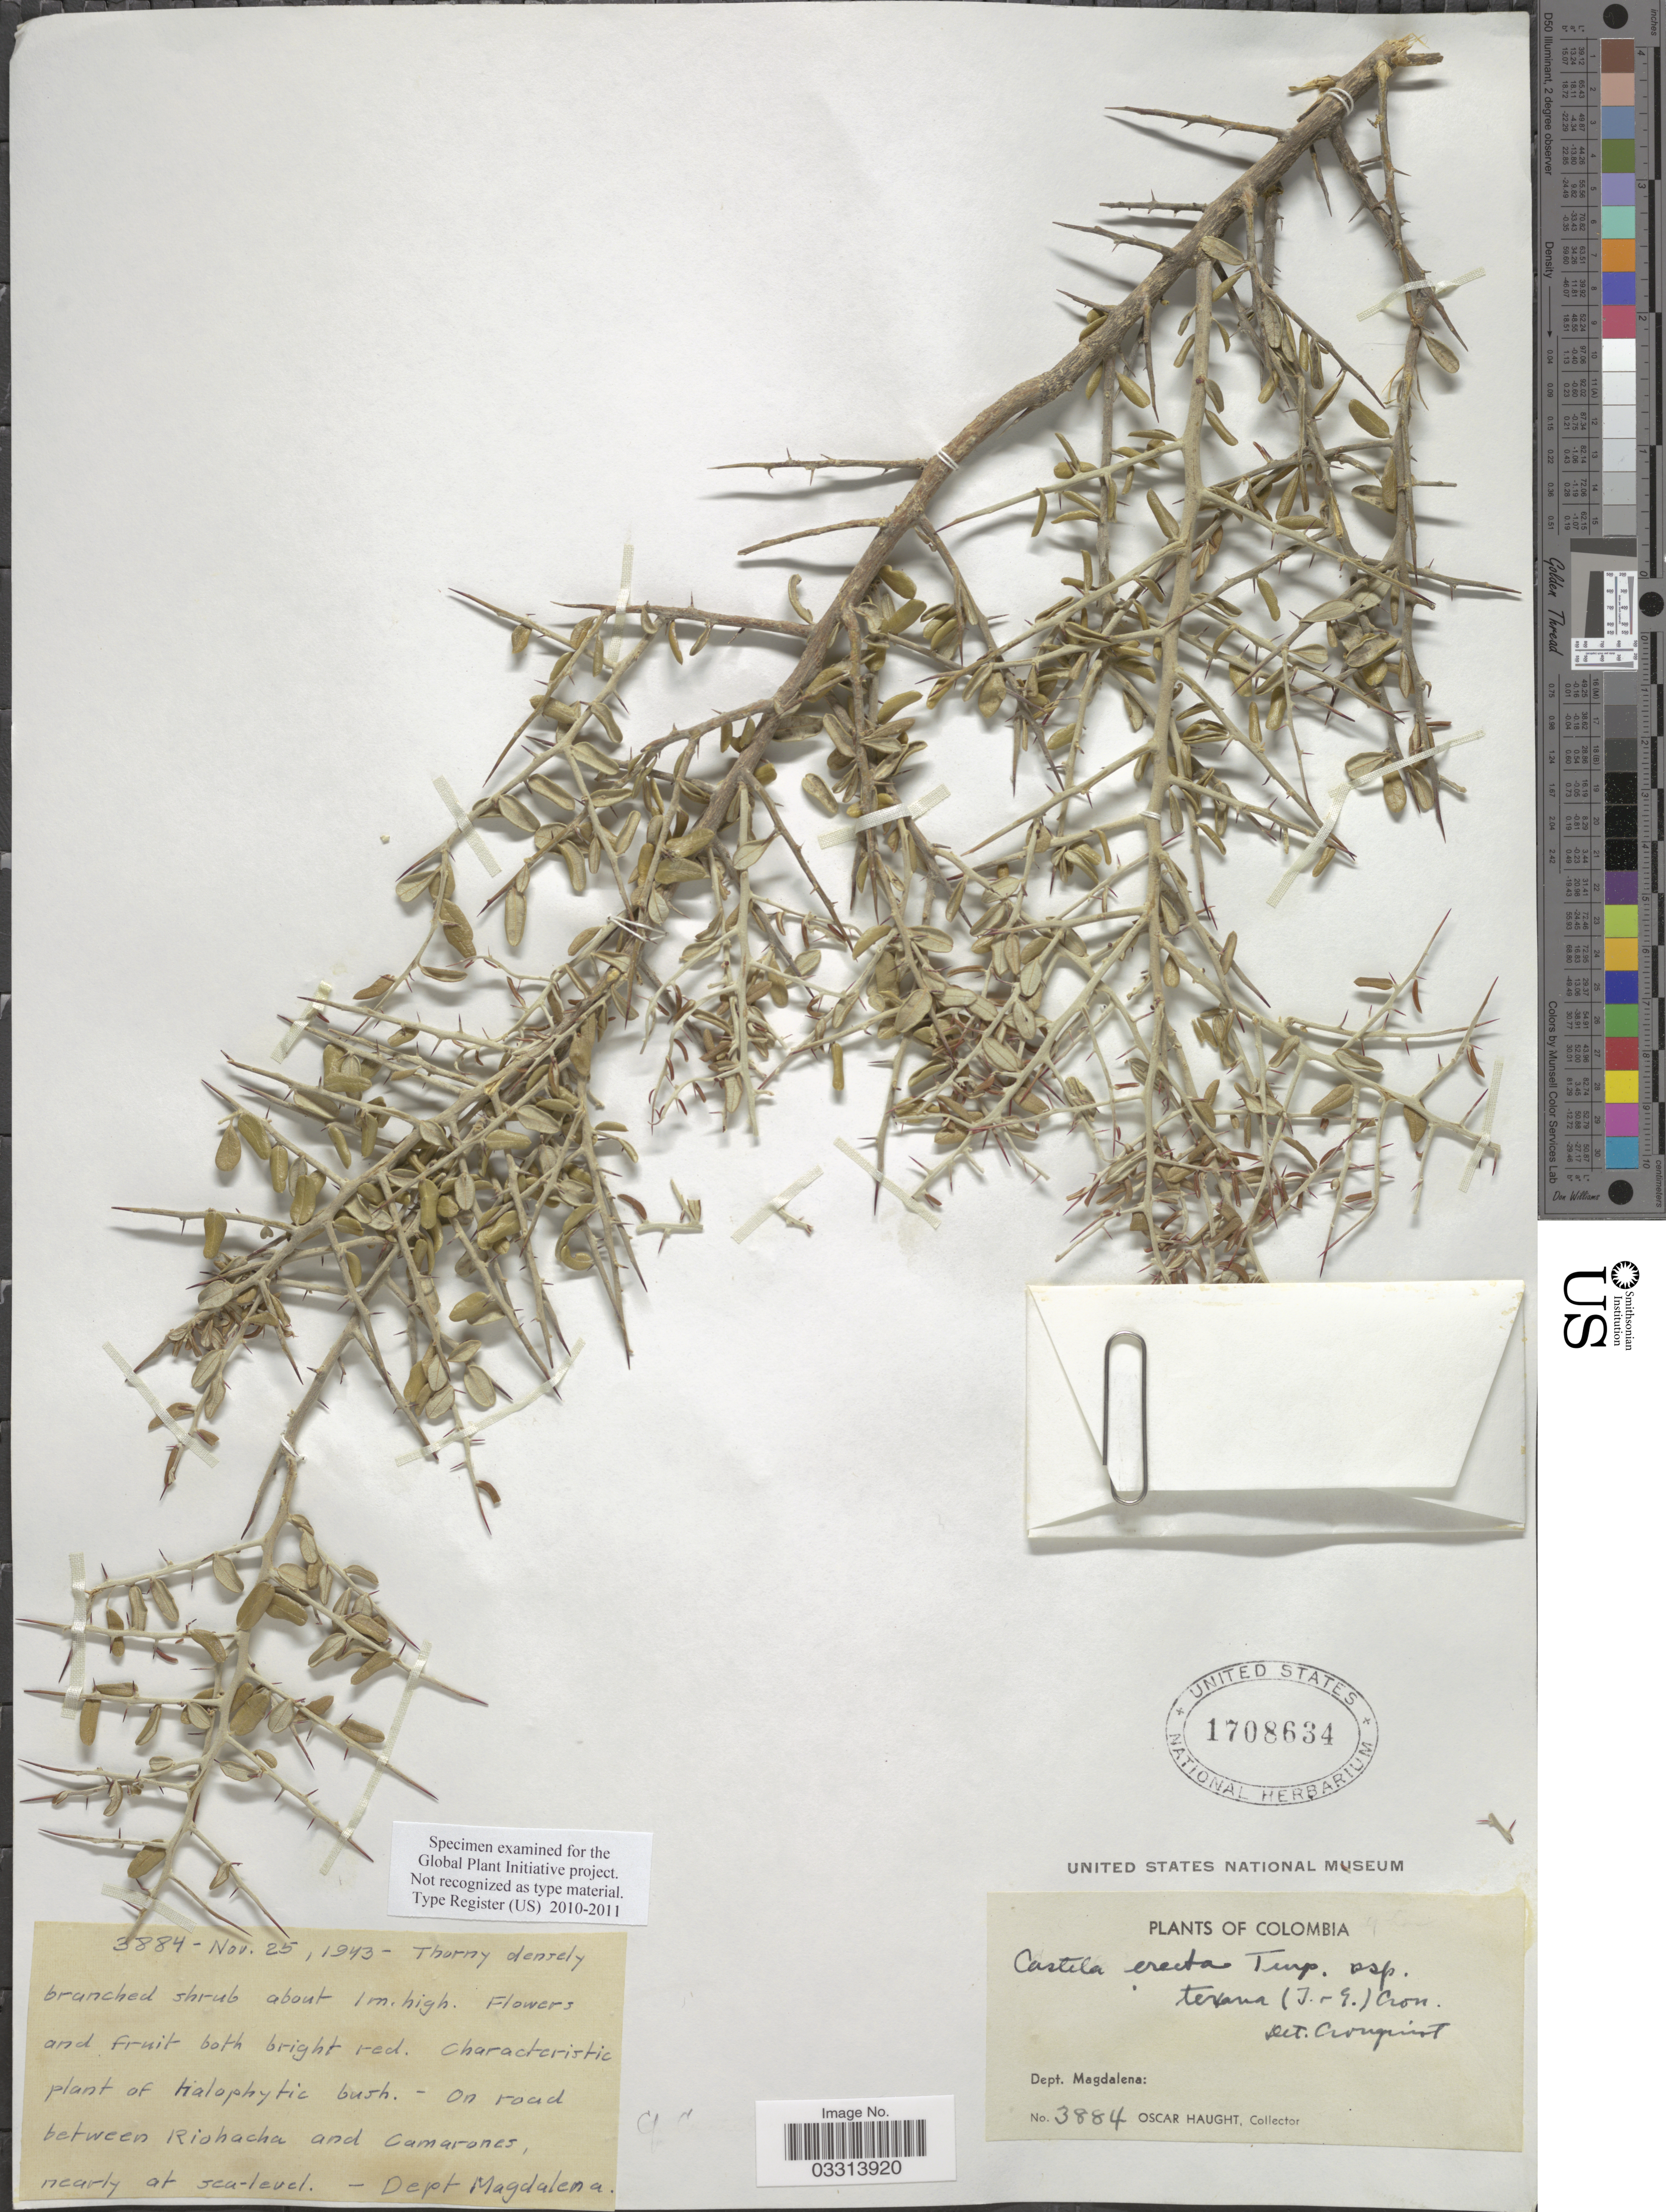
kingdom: Plantae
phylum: Tracheophyta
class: Magnoliopsida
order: Sapindales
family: Simaroubaceae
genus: Castela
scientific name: Castela erecta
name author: Turpin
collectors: O. Haught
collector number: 3884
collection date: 1943-11-25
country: Colombia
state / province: Magdalena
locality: On road between Riochacha and Camarones. Dept Magdalena.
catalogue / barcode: US 1708634